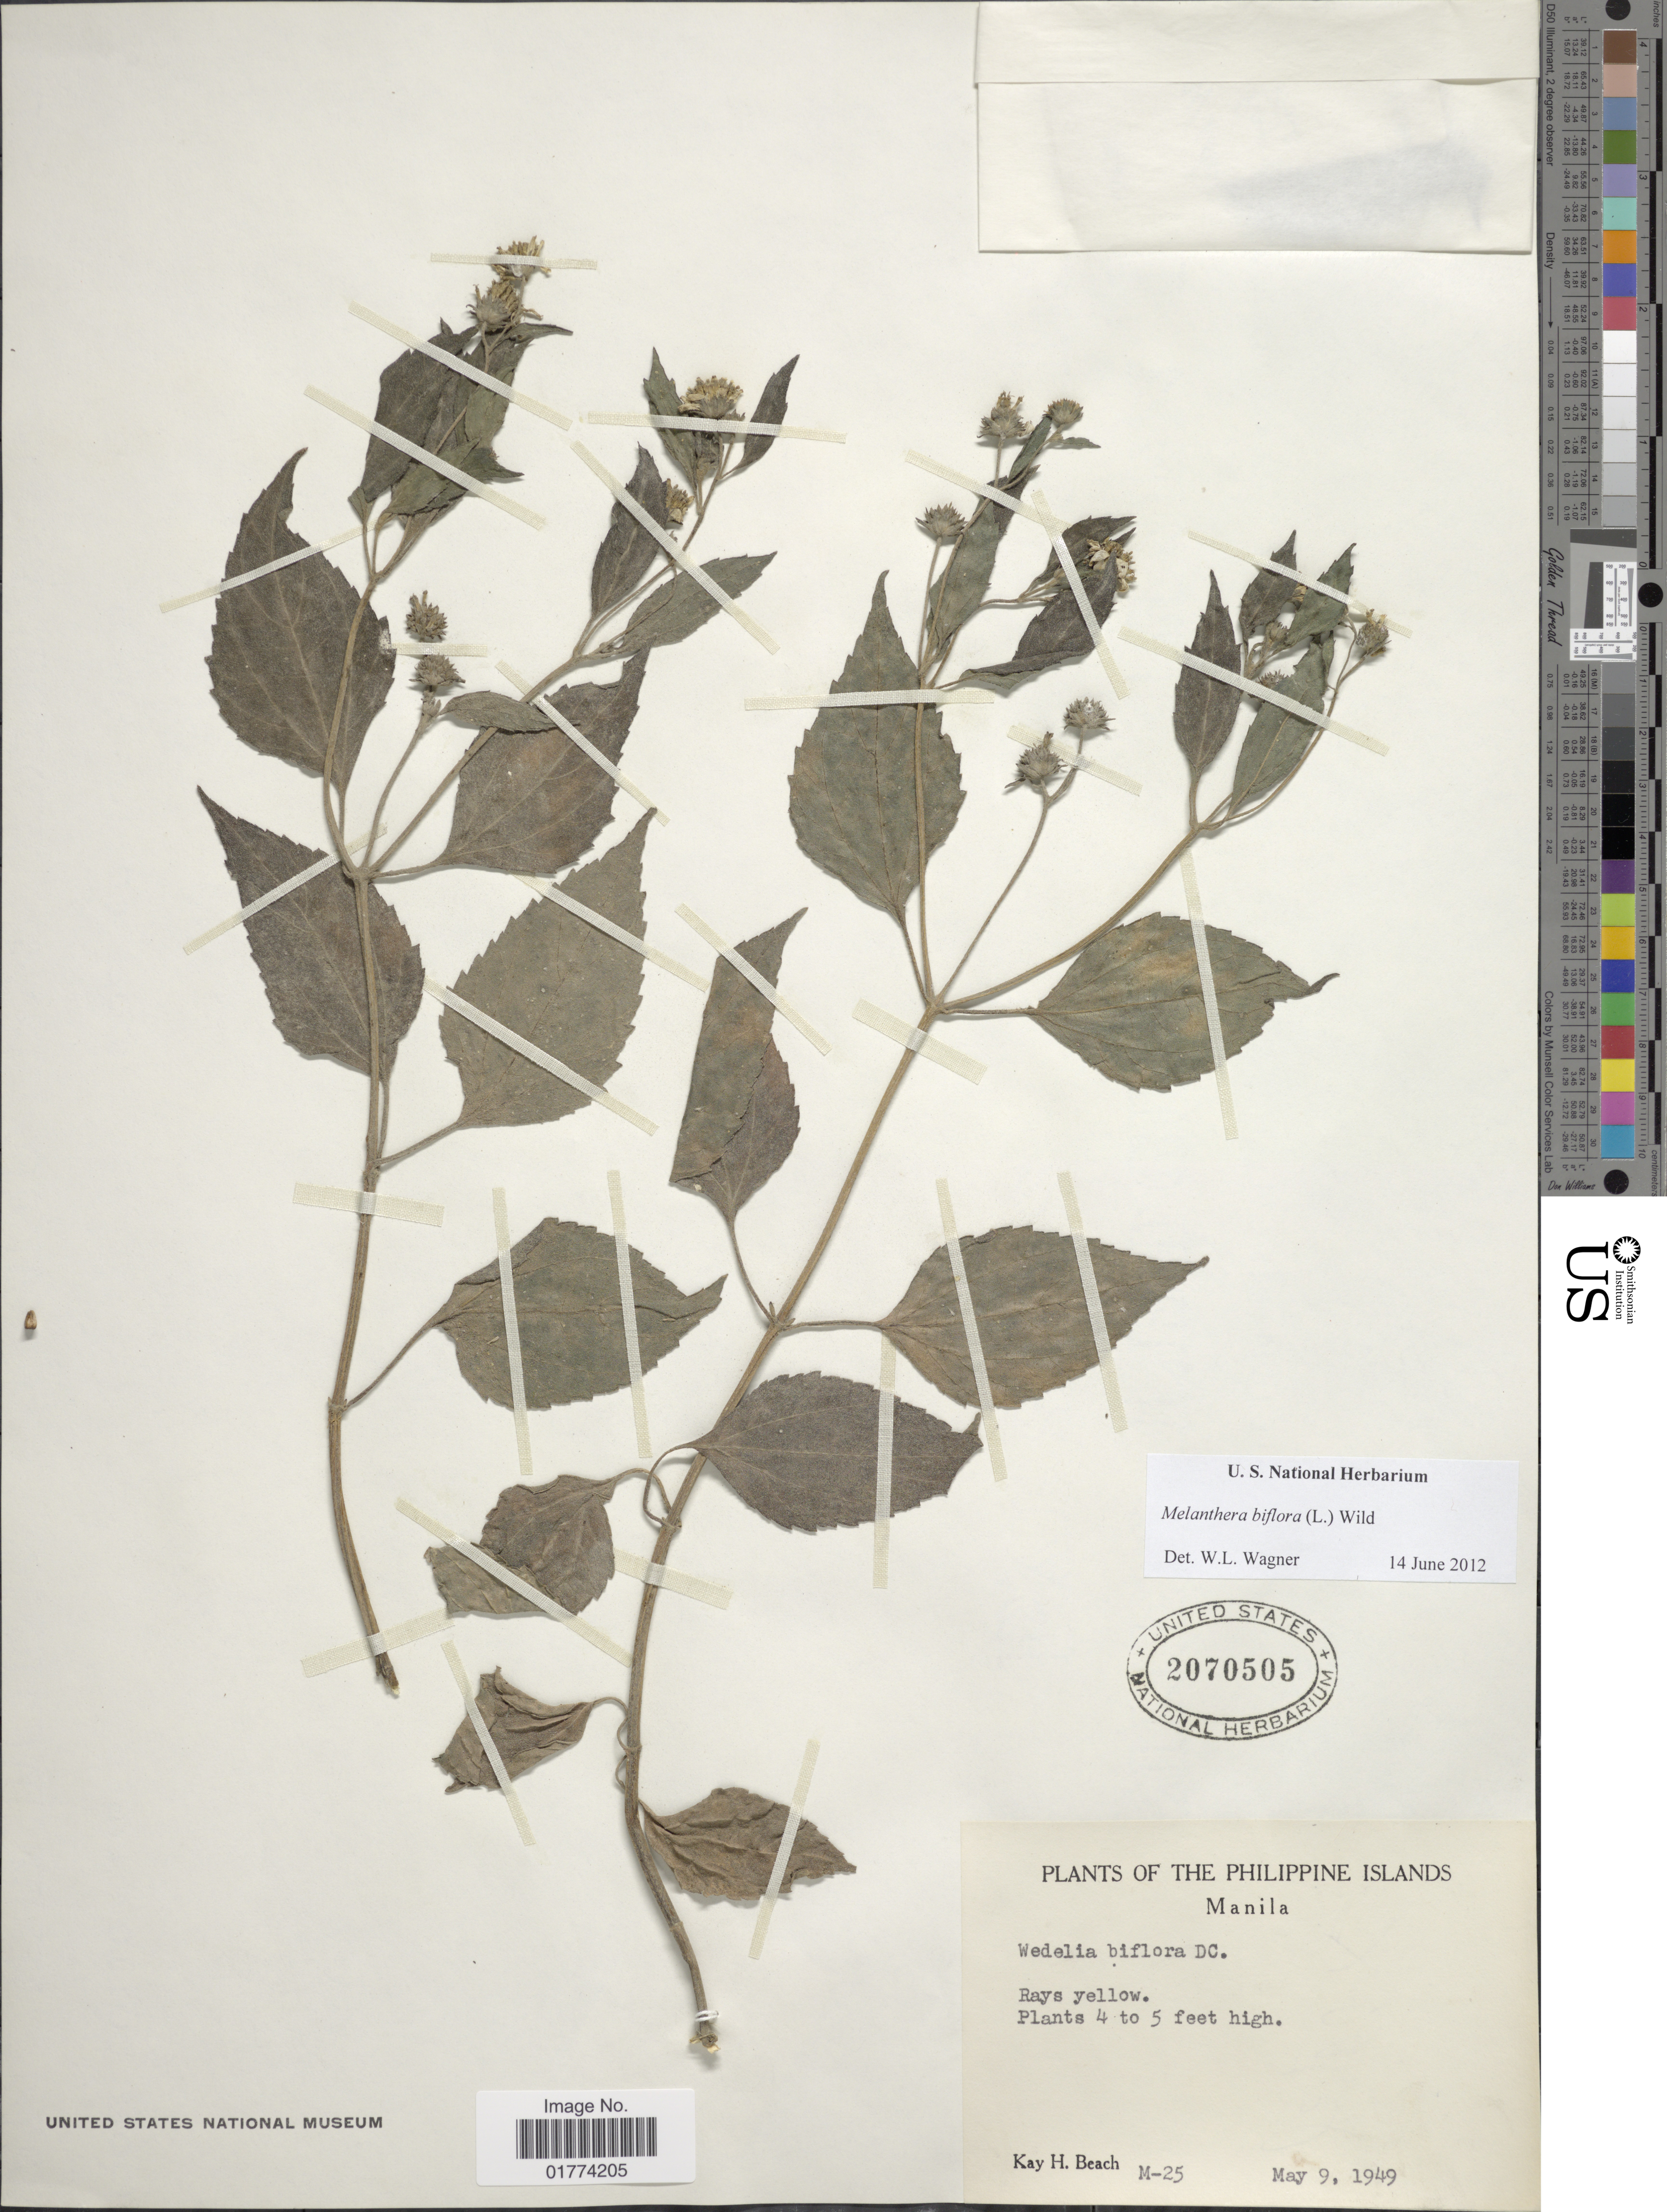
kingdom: Plantae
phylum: Tracheophyta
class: Magnoliopsida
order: Asterales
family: Asteraceae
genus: Wollastonia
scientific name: Wollastonia biflora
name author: (L.) DC.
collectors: K. H. Beach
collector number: M25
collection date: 1949-05-09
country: Philippines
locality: Manila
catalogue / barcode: US 2070505